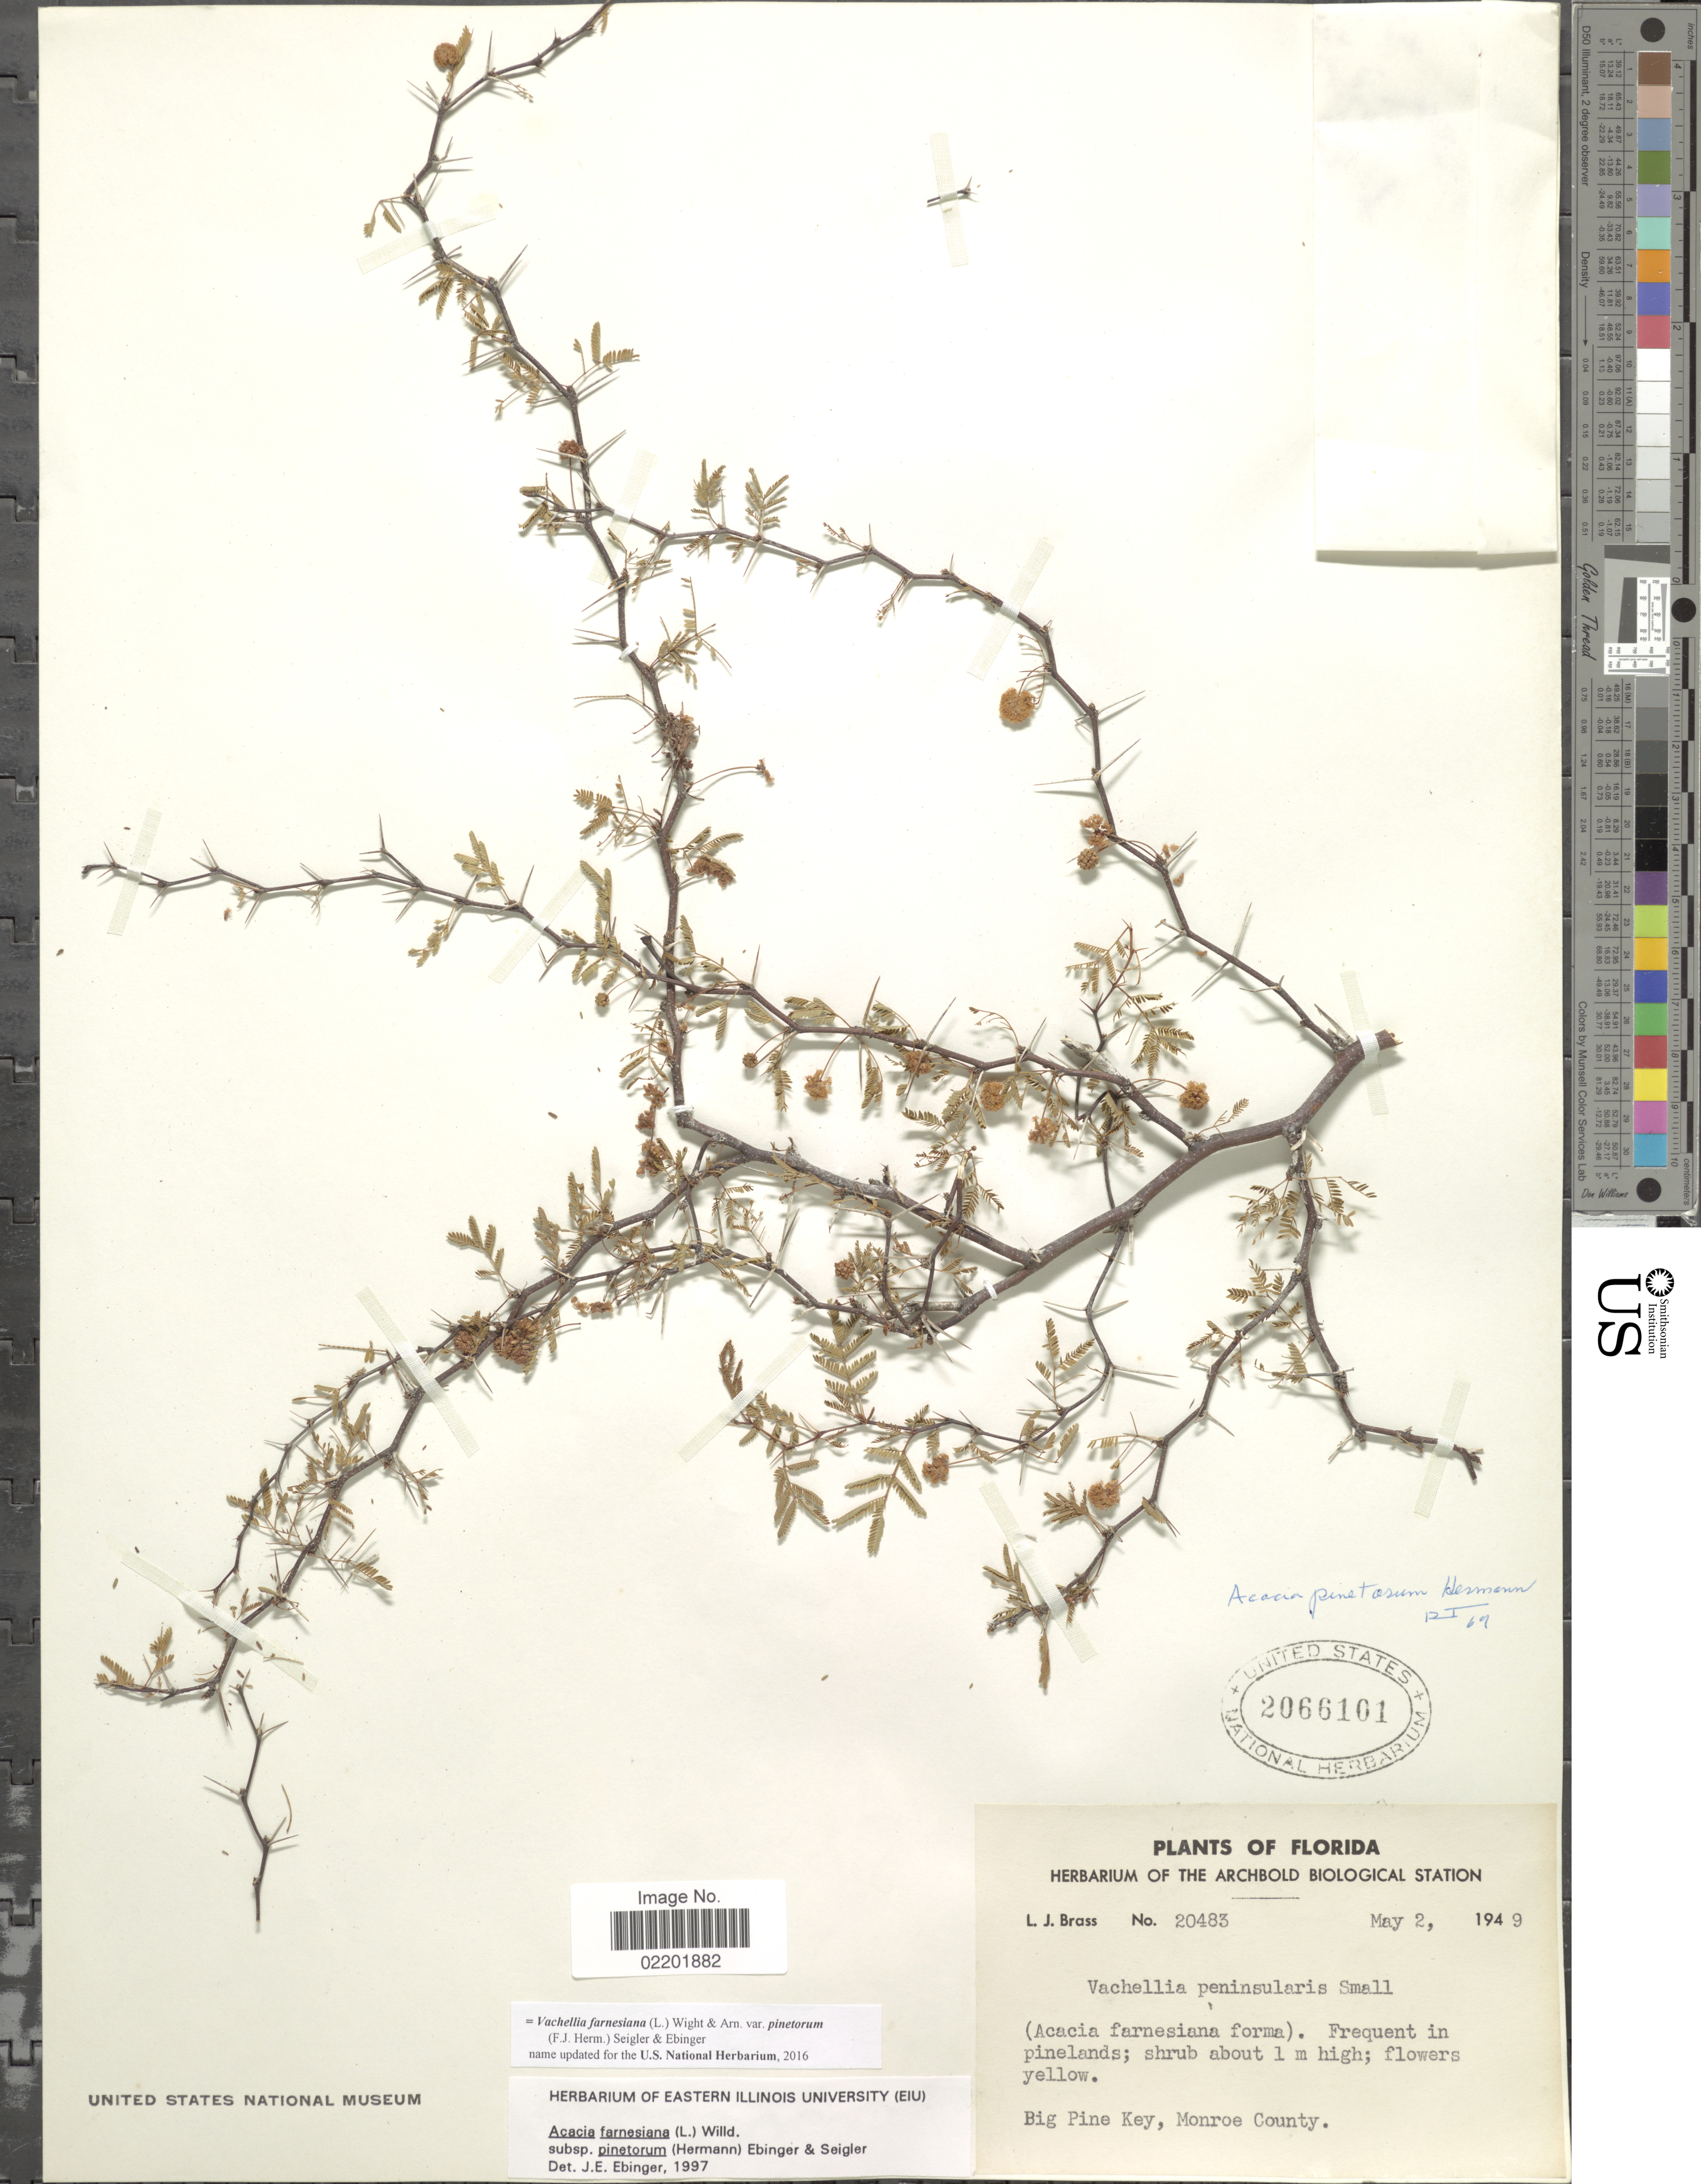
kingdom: Plantae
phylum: Tracheophyta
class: Magnoliopsida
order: Fabales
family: Fabaceae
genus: Vachellia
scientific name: Vachellia farnesiana var. farnesiana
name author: (L.) Wight & Arn.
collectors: L. J. Brass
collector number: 20483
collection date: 1949-05-02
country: United States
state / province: Florida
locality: Big Pine Key, Monroe County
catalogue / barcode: US 2066101